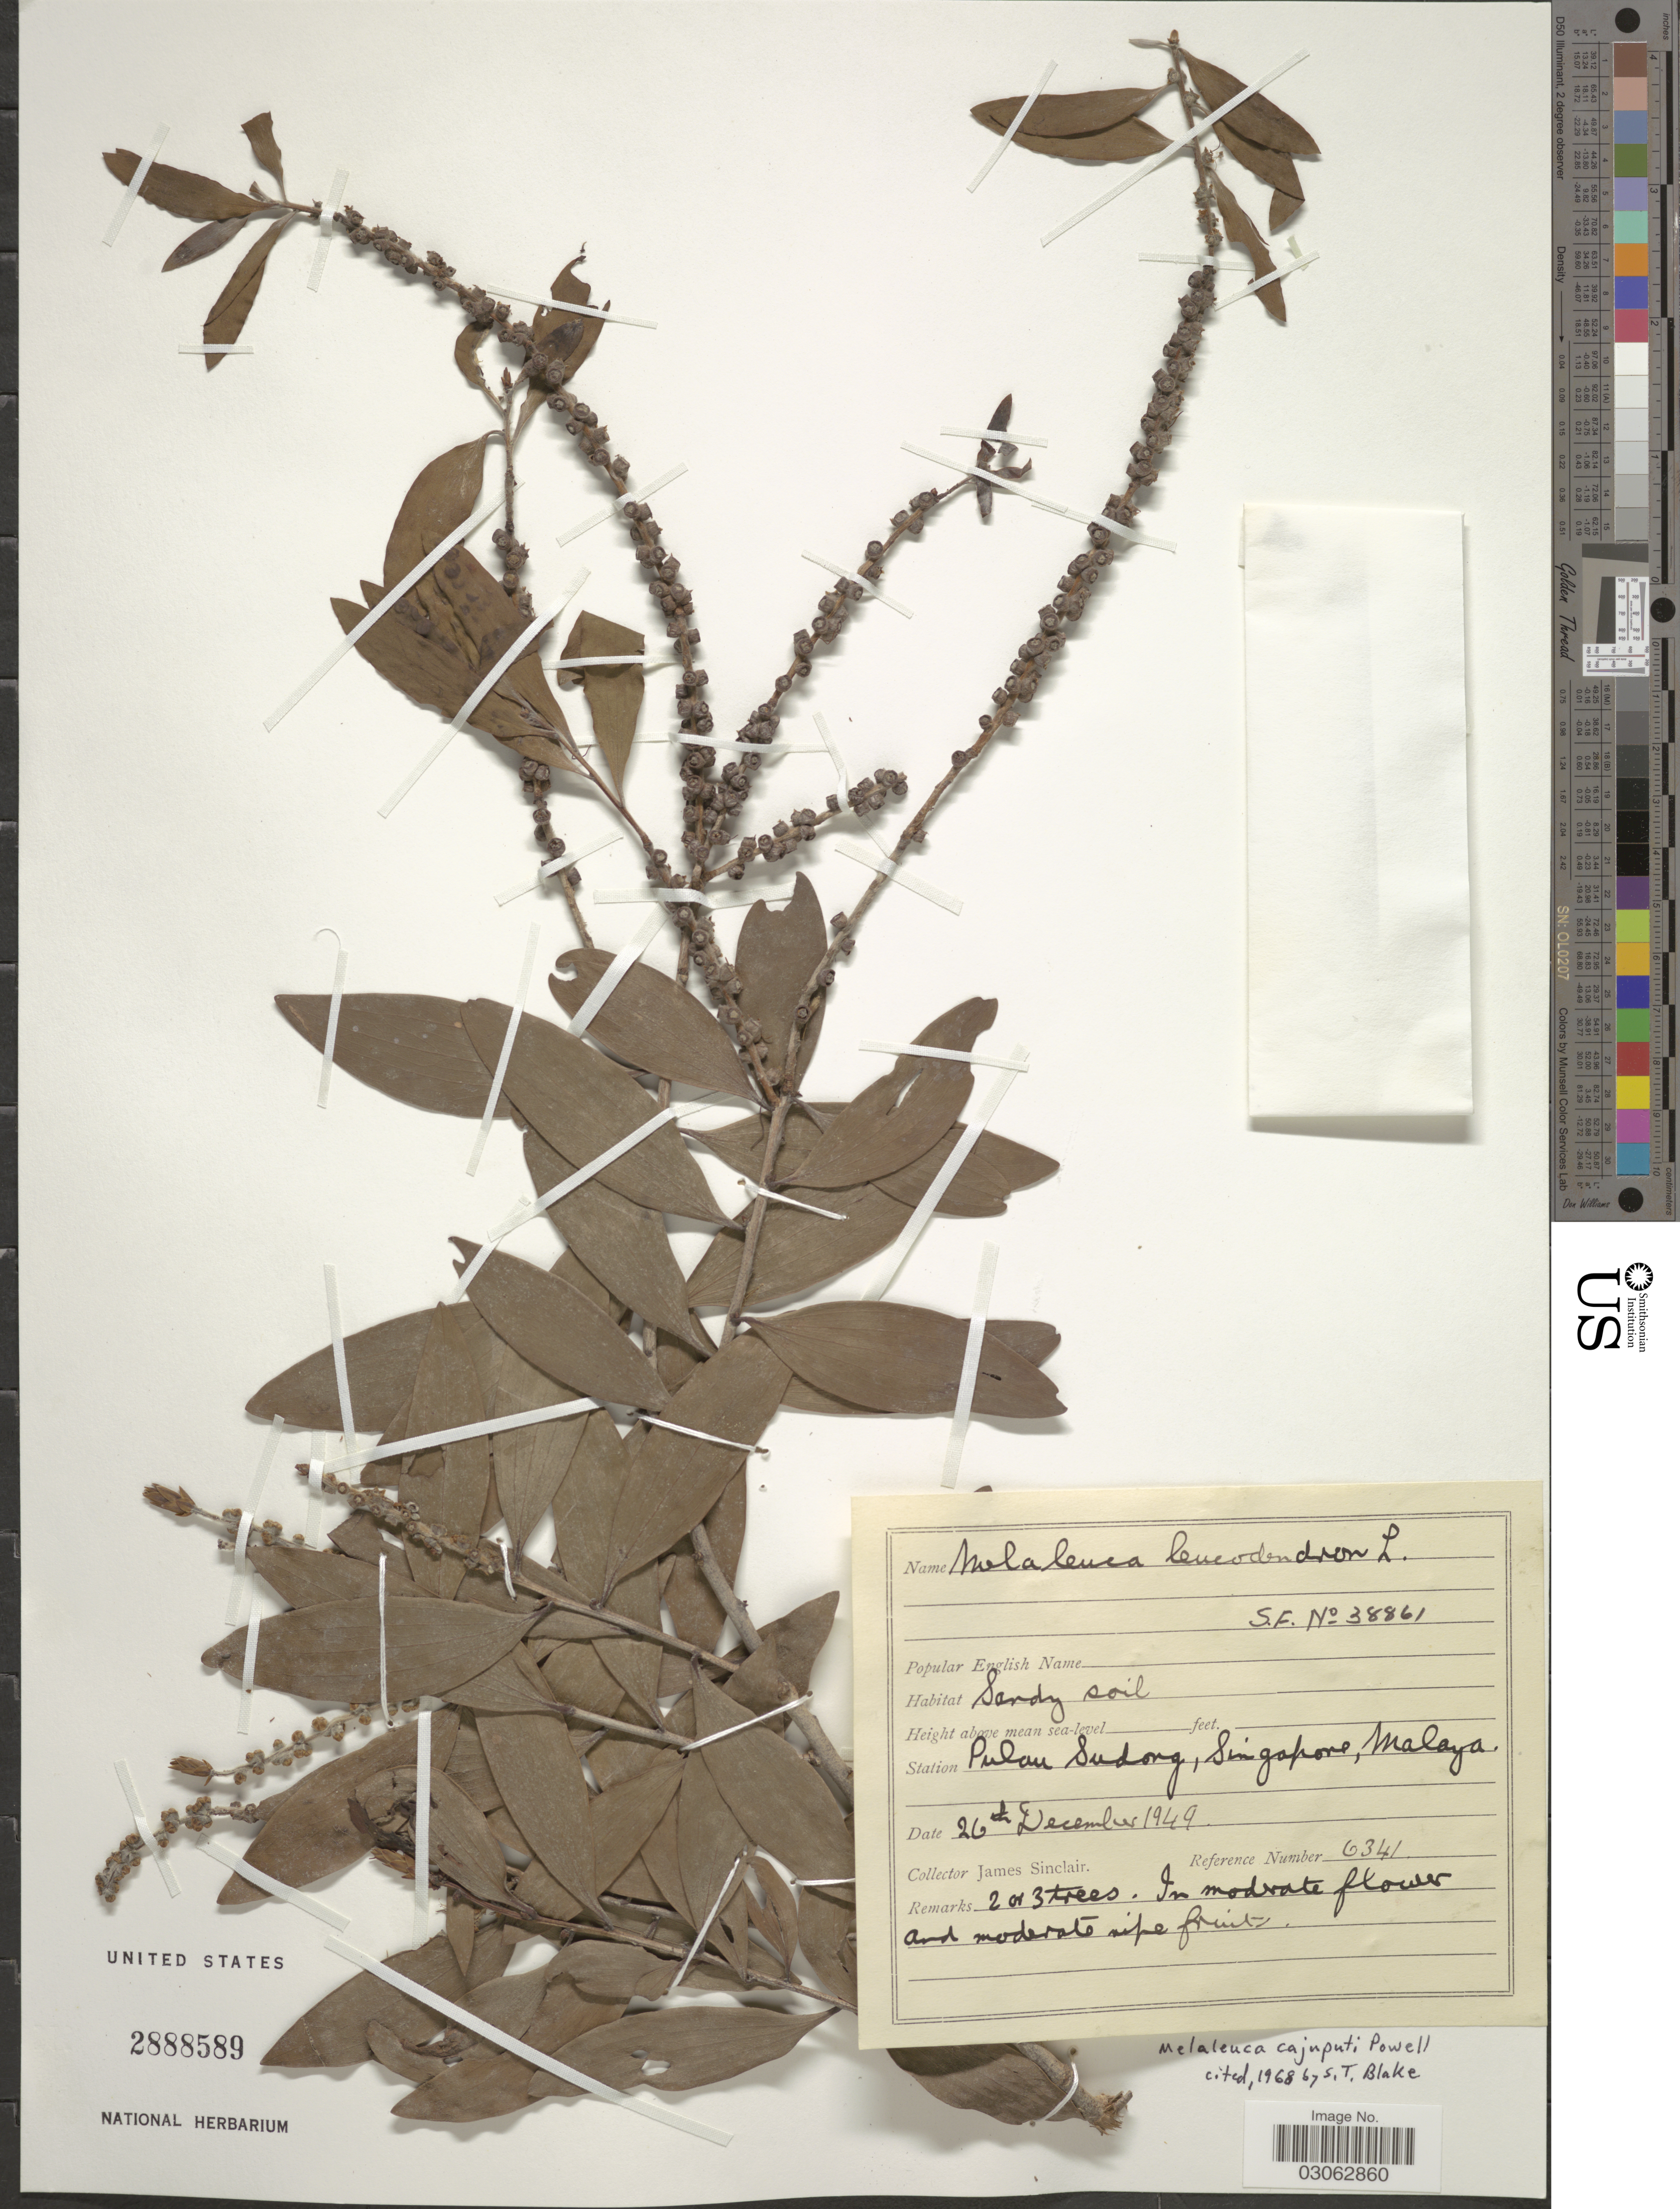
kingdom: Plantae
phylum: Tracheophyta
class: Magnoliopsida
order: Myrtales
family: Myrtaceae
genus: Melaleuca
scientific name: Melaleuca cajuputi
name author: Powell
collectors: J. Sinclair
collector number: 6341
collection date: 1949-12-26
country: Singapore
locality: Station Pulau Sudong, Malaya.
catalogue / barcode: US 2888589